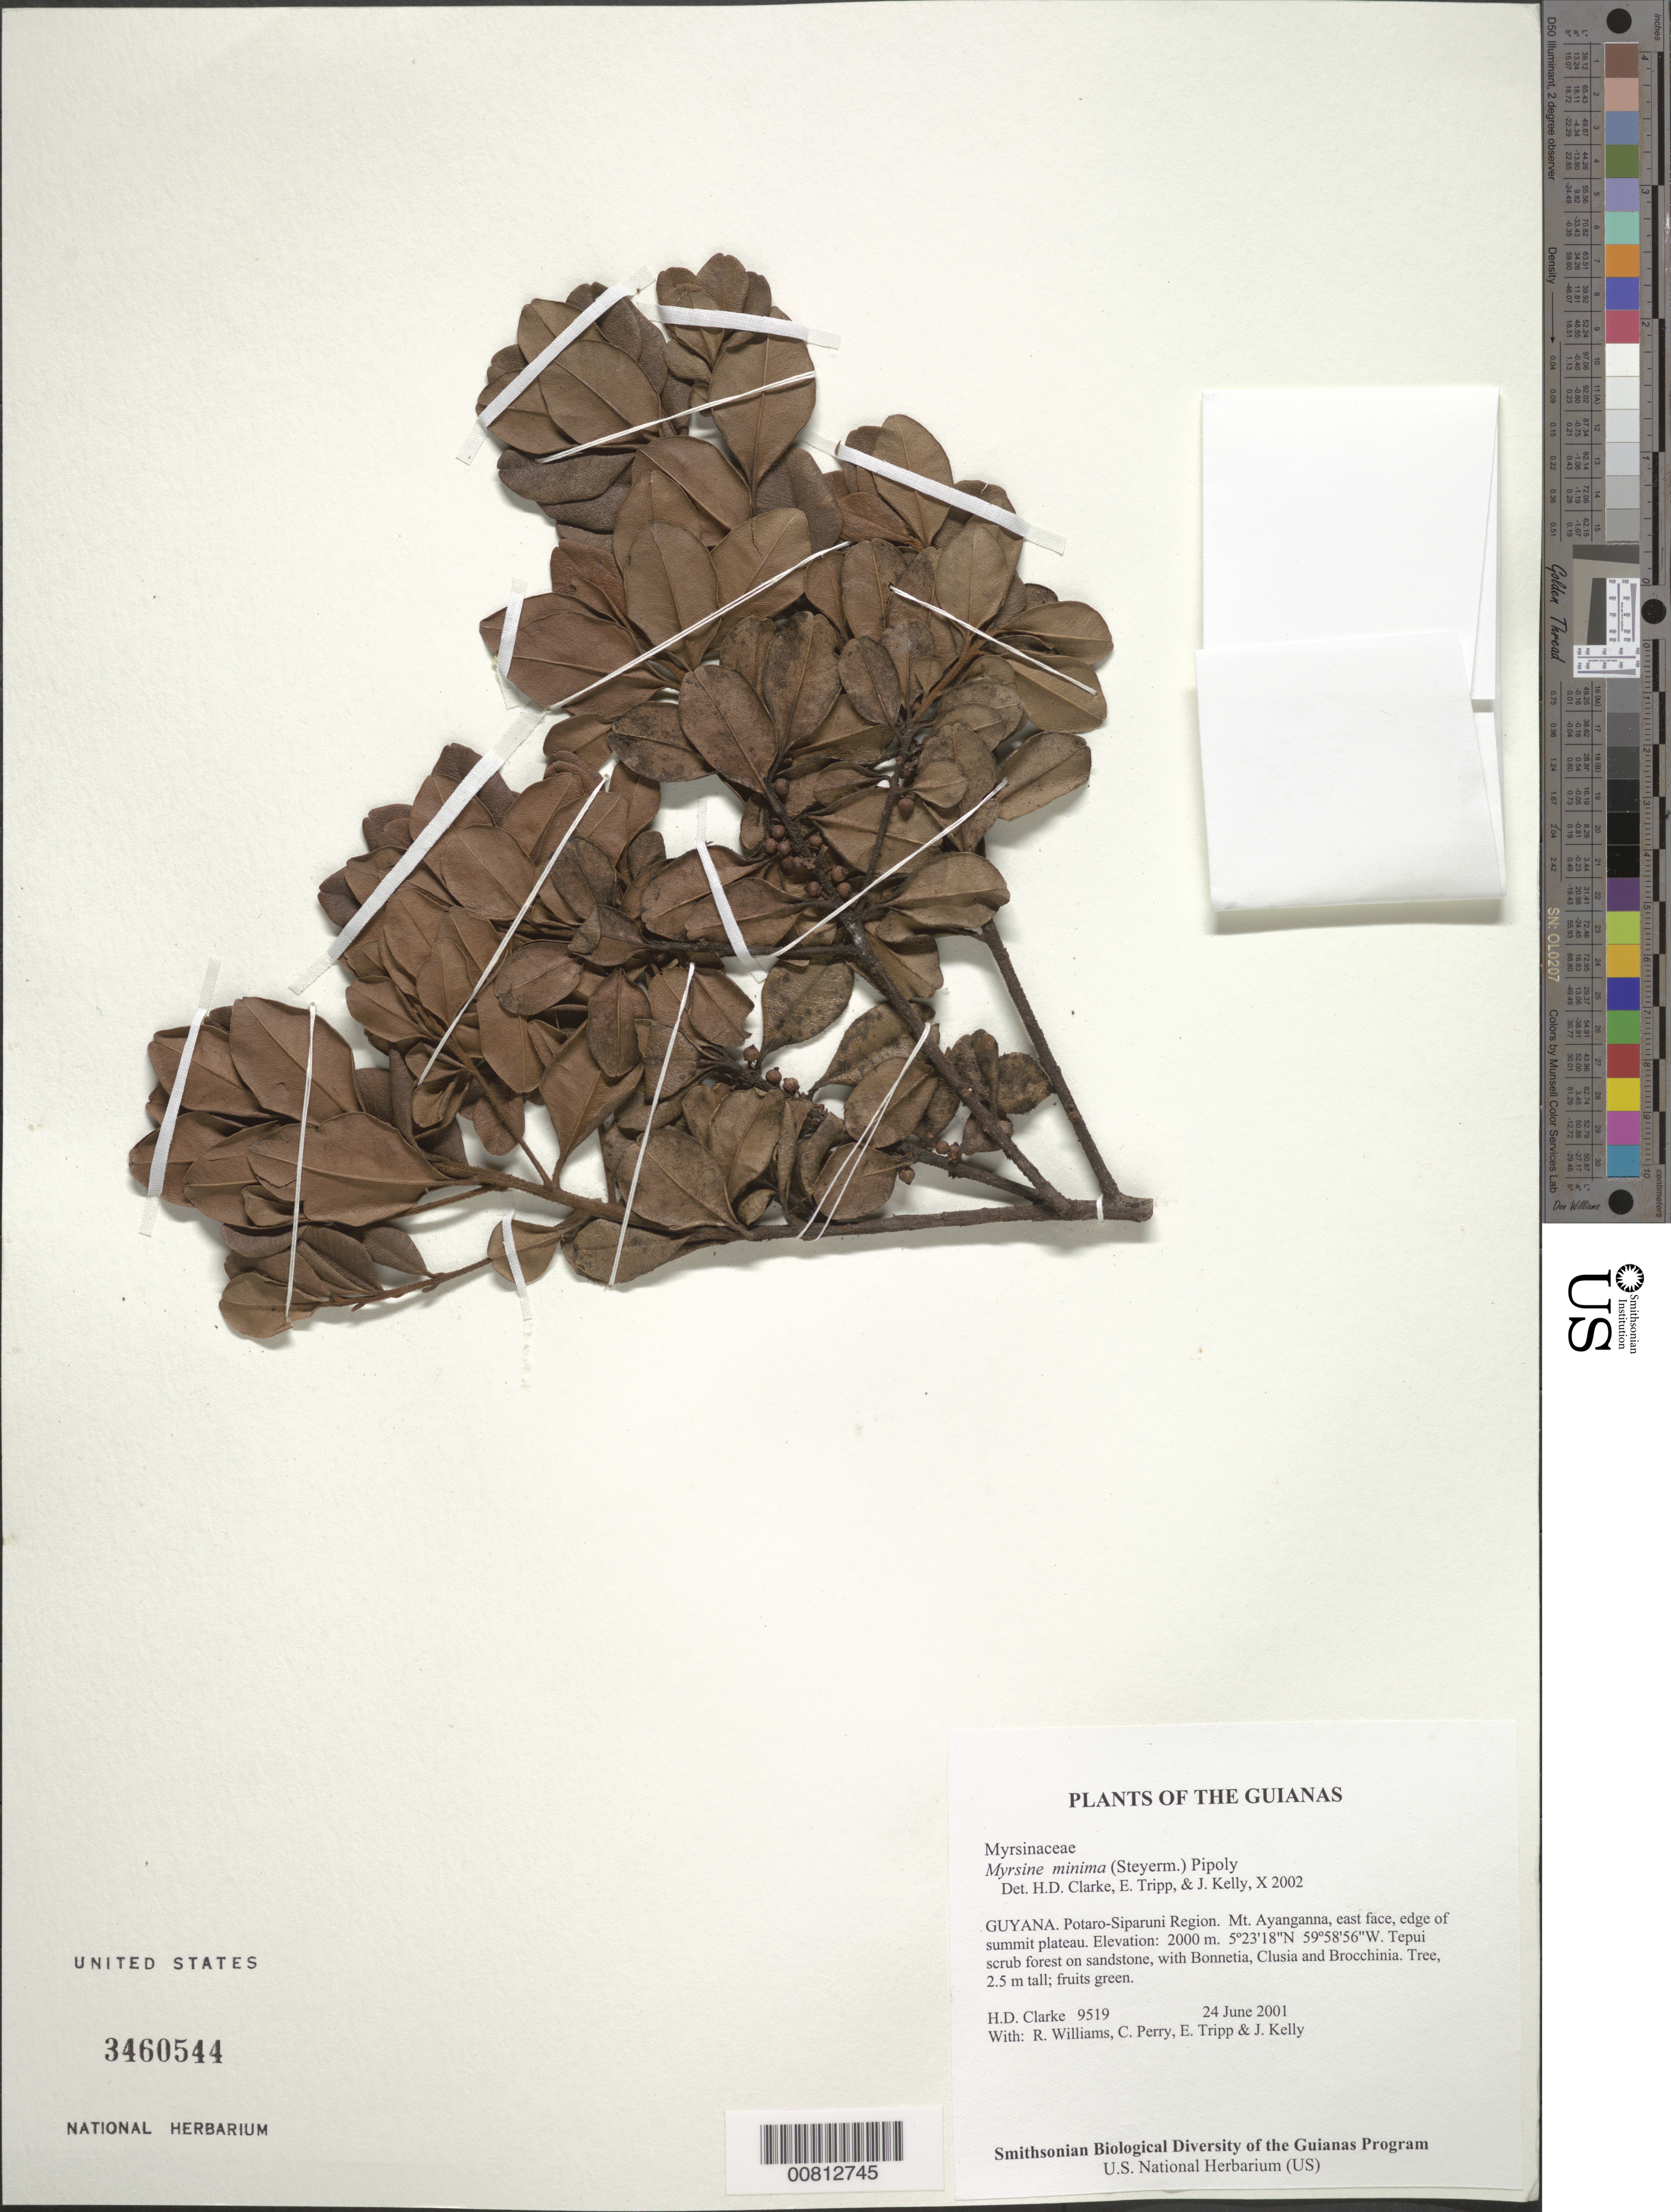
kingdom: Plantae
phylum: Tracheophyta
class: Magnoliopsida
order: Ericales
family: Primulaceae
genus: Myrsine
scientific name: Myrsine minima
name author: (Steyerm.) Pipoly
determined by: Kelly, J.; Clarke, H. D.; Tripp, E. A.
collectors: H. D. Clarke, R. Williams, C. Perry, E. Tripp & J. Kelly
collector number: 9519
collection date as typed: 24 June 2001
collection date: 2001-06-24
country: Guyana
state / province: Potaro-Siparuni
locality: Mt. Ayanganna, east face, edge of summit plateau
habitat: Tepui scrub forest on sandstone, with Bonnetia, Clusia and Brocchinia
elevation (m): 2000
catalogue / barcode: US 3460544